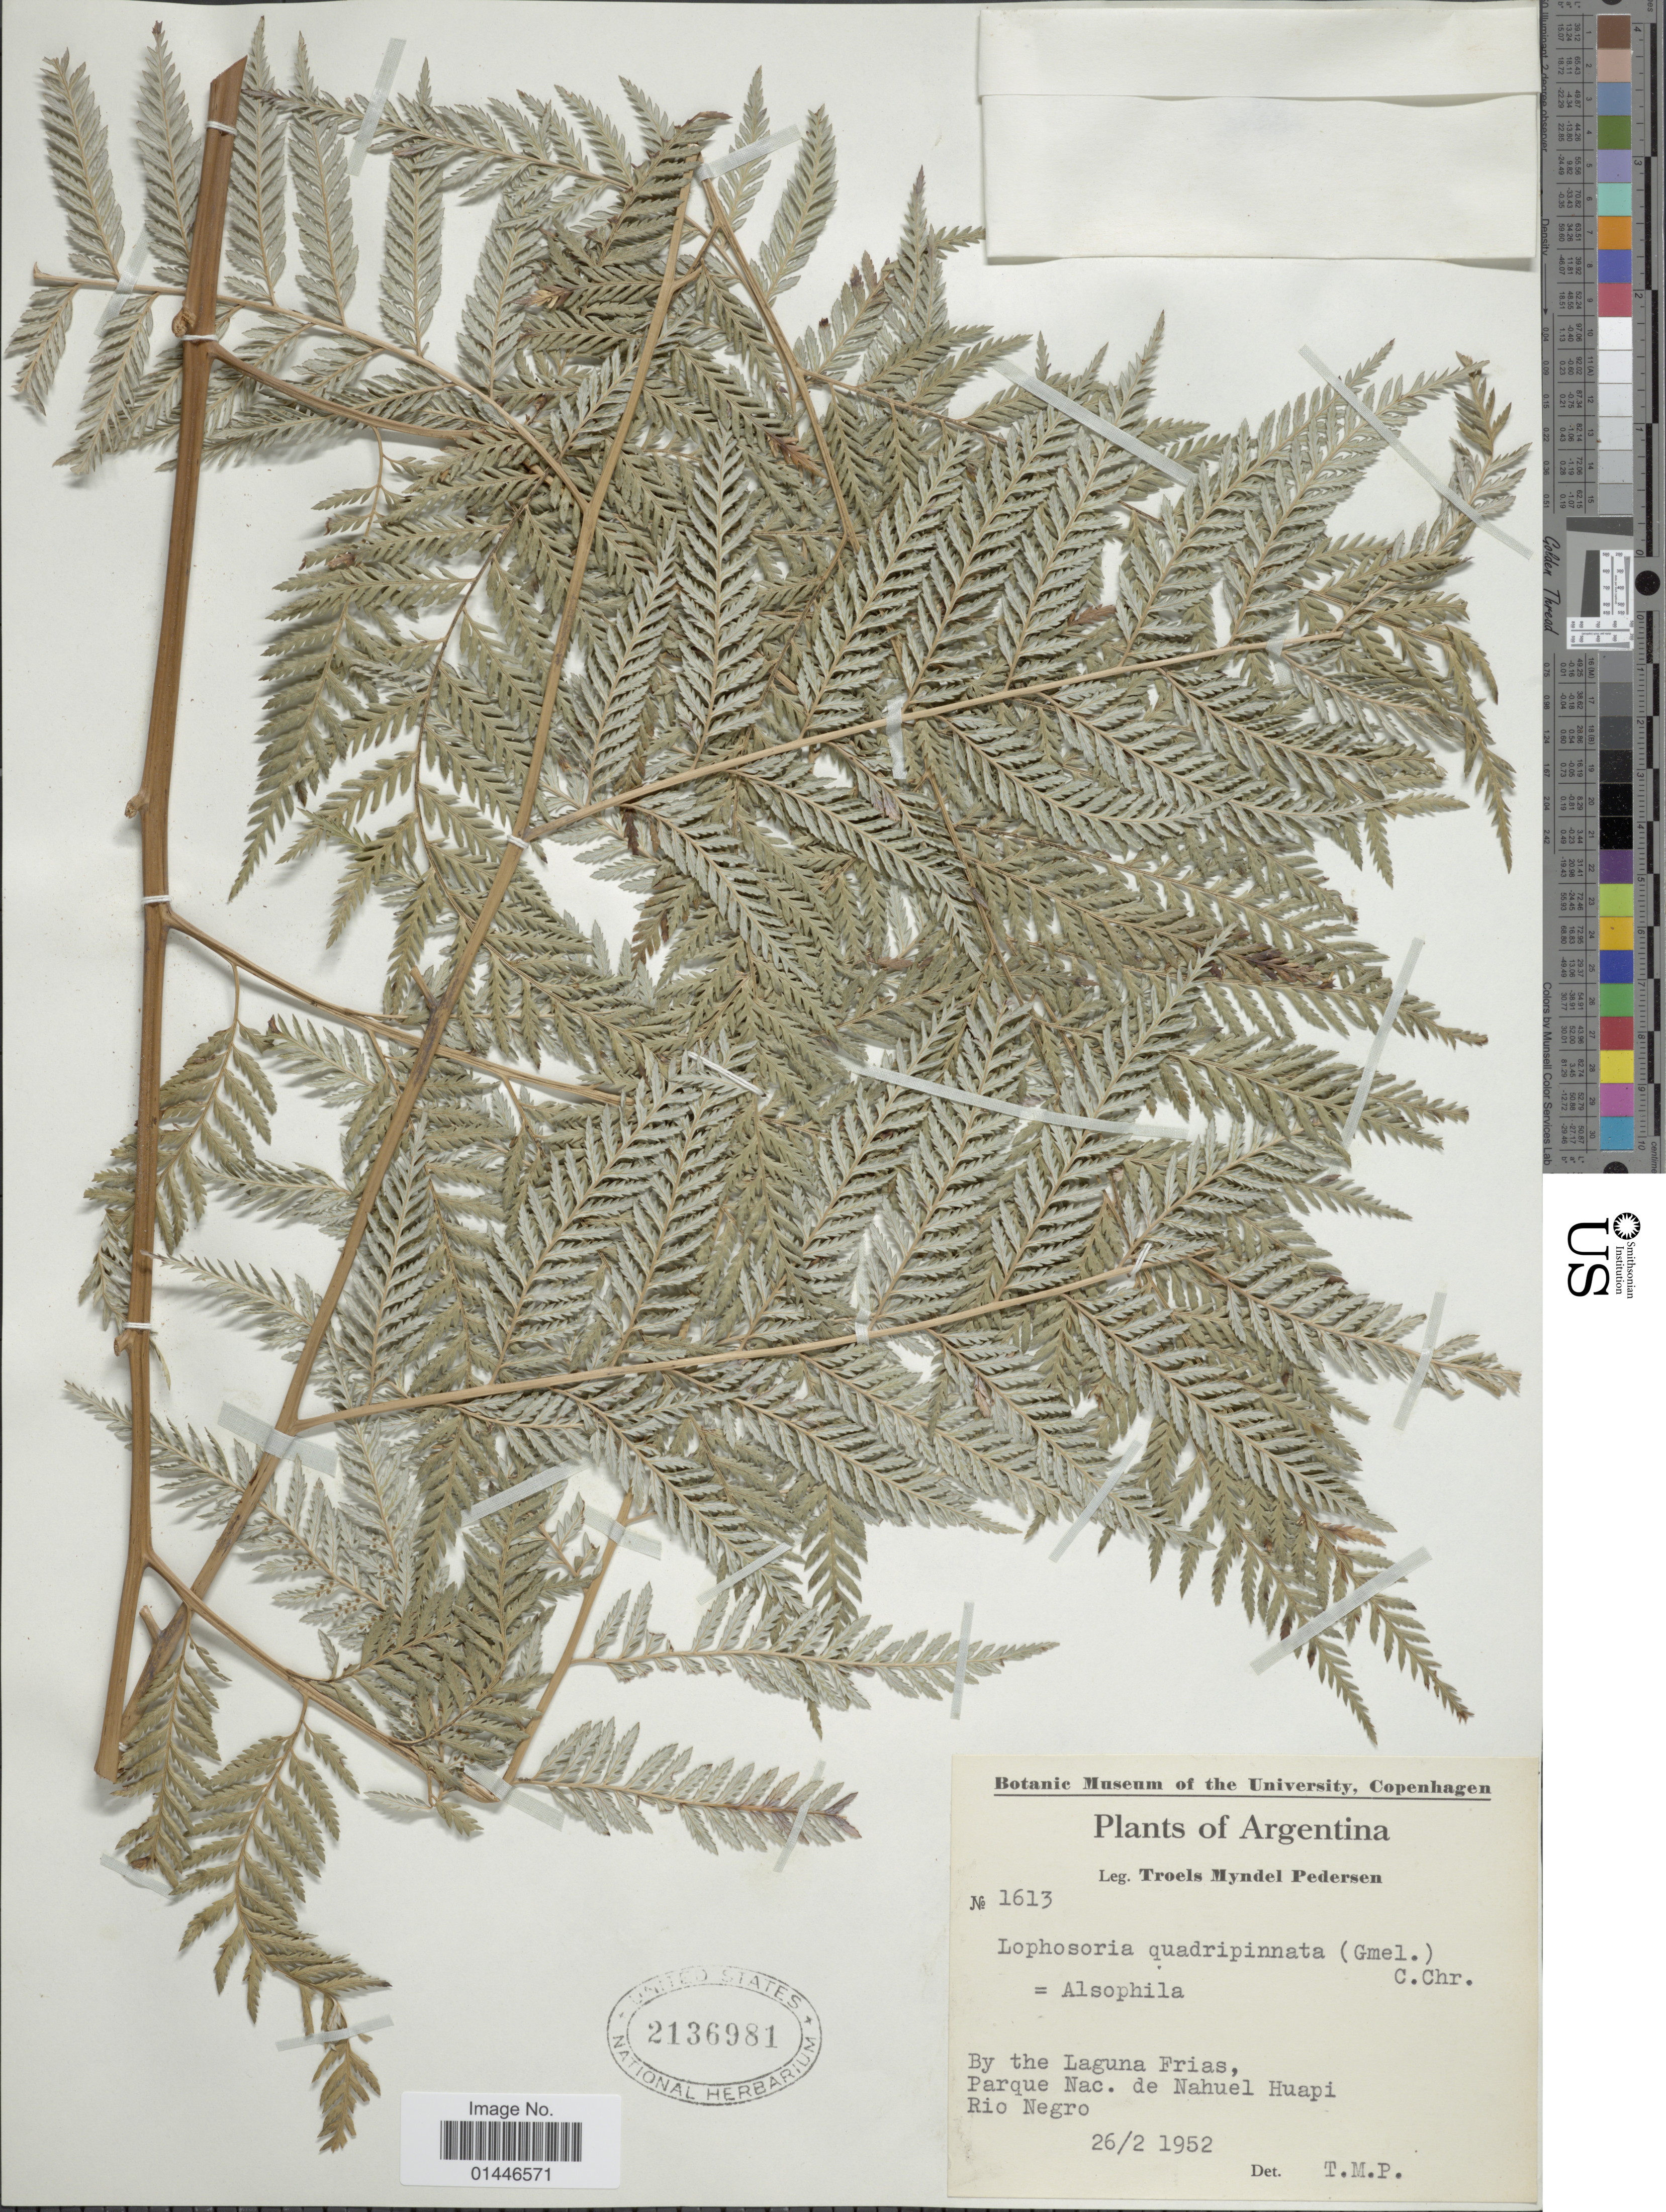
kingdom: Plantae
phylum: Tracheophyta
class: Polypodiopsida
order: Cyatheales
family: Dicksoniaceae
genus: Lophosoria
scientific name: Lophosoria quadripinnata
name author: (J.F. Gmel.) C. Chr.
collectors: T. Pederson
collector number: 1613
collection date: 1952-02-26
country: Argentina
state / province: Rio Negro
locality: By the Laguna Frias, Parque Nac, de Nahuel Huapi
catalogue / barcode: US 2136981